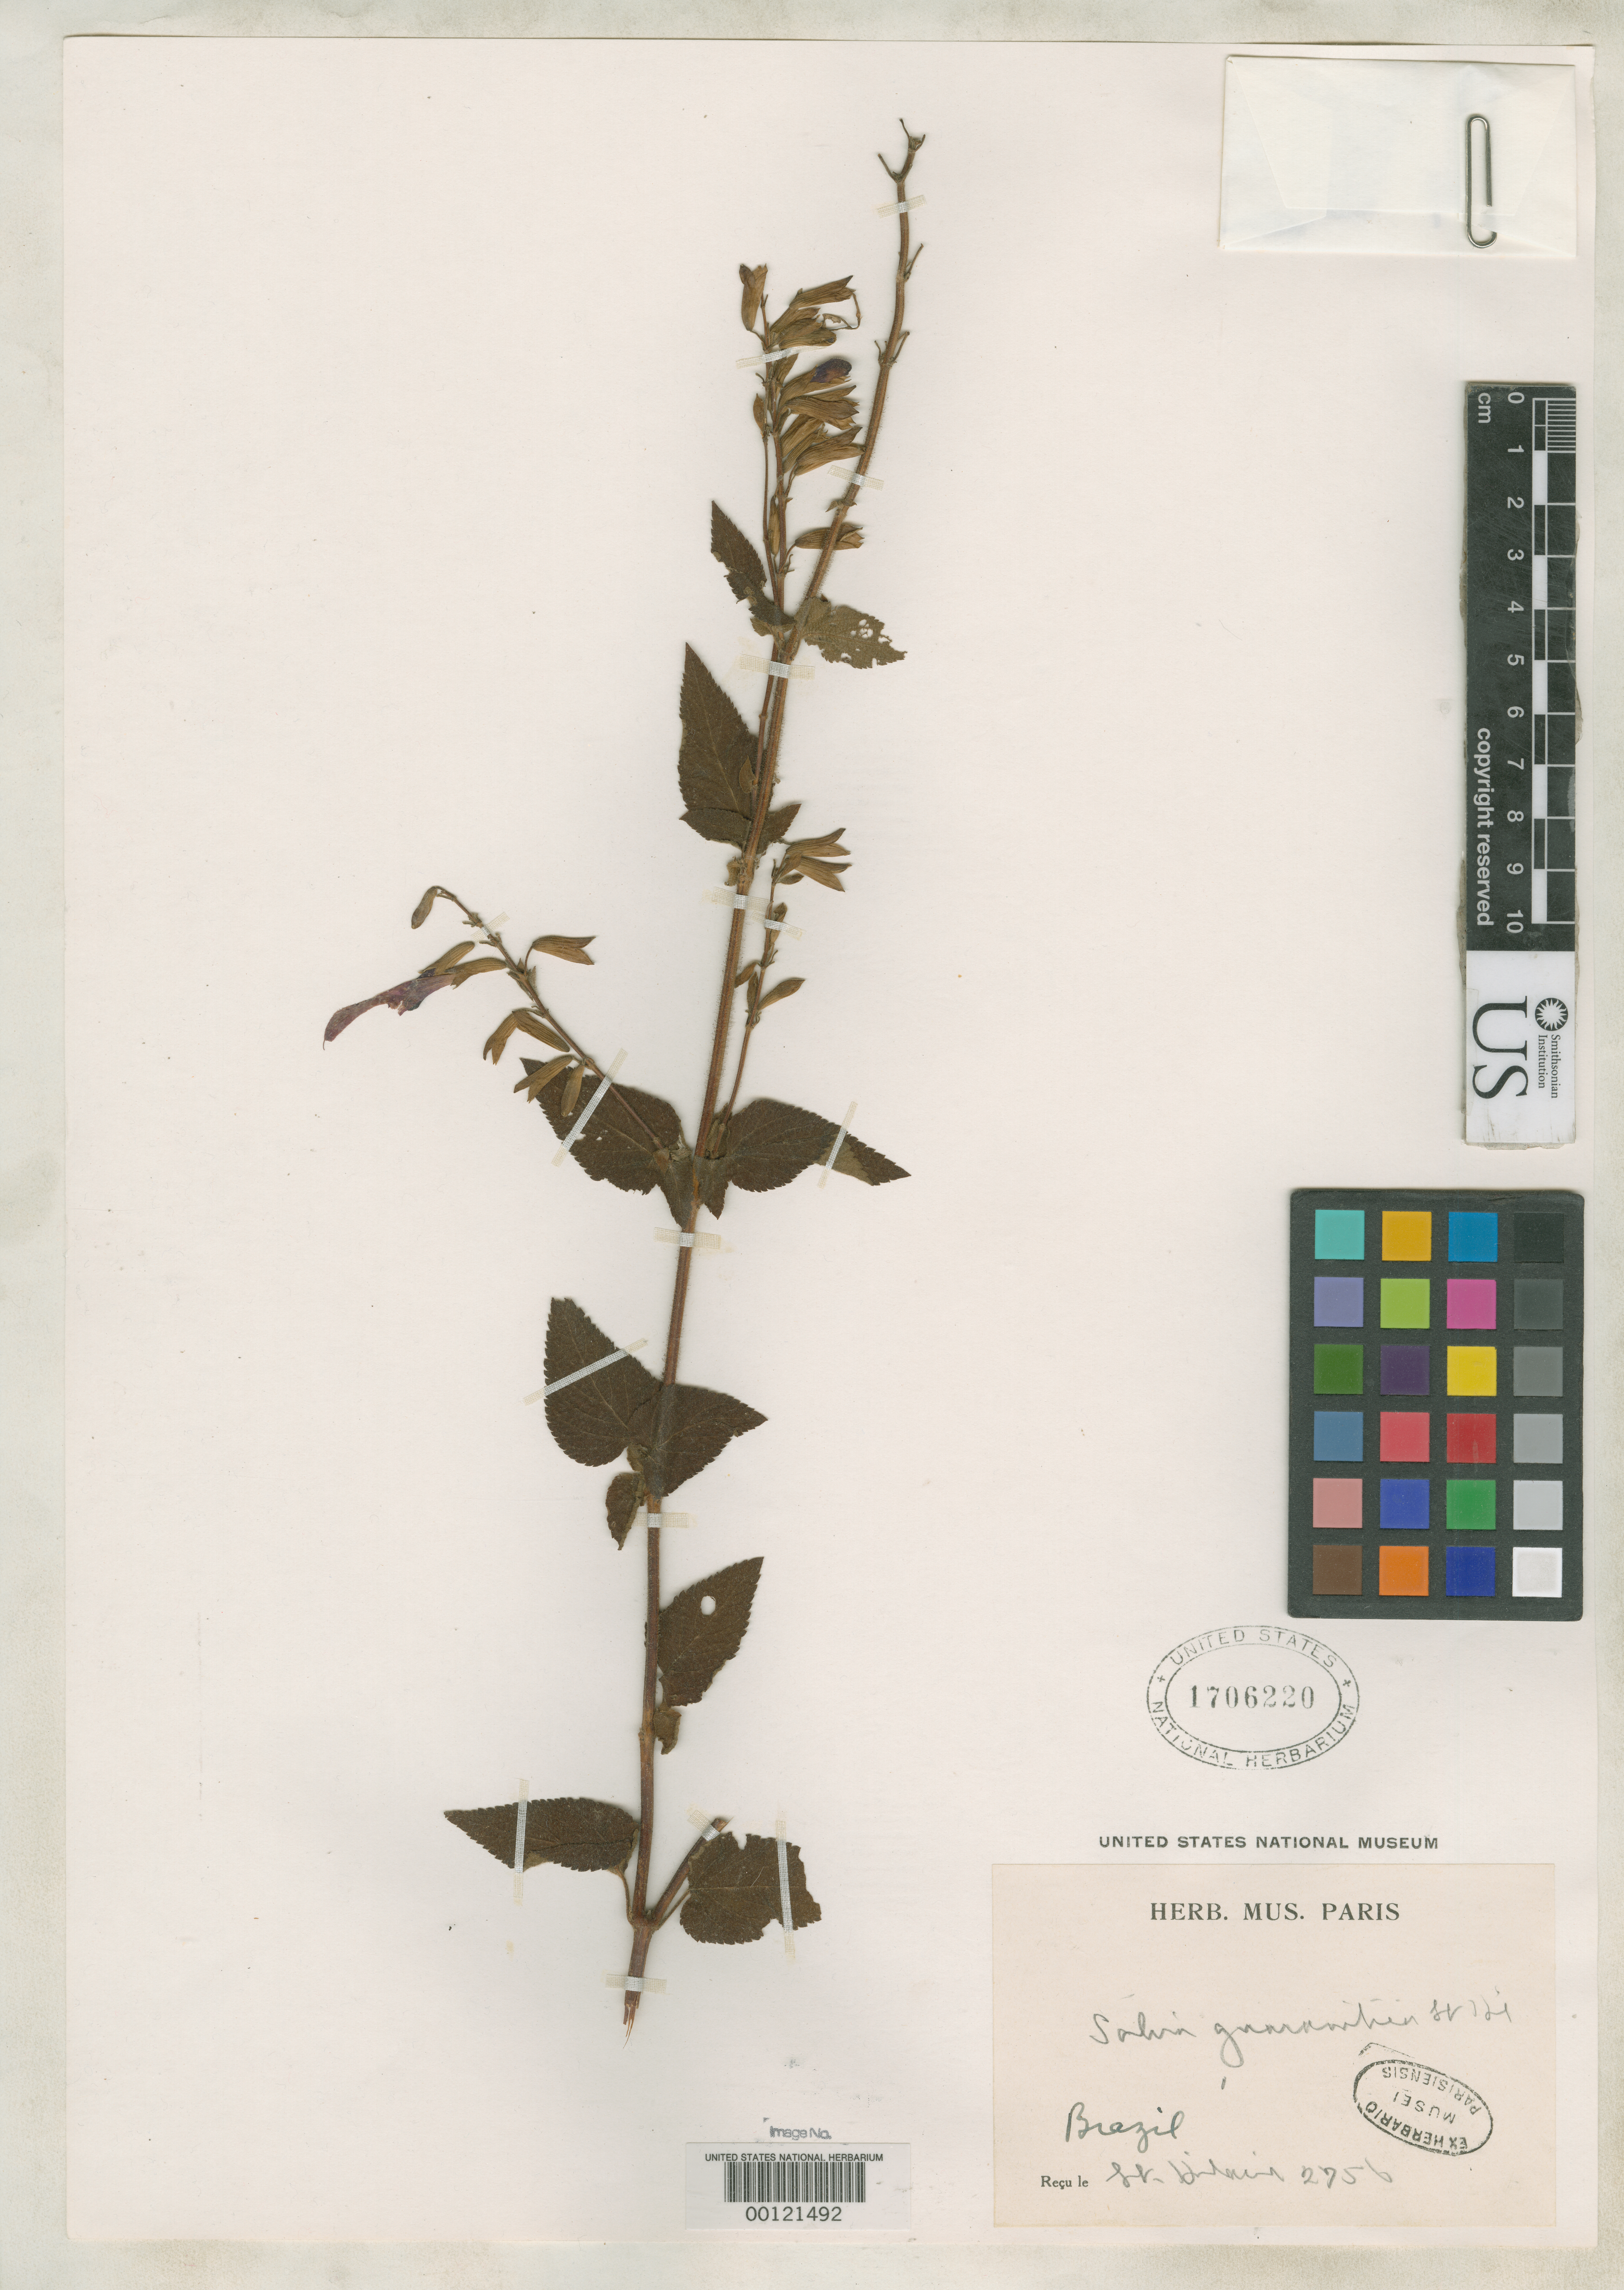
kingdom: Plantae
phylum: Tracheophyta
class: Magnoliopsida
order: Lamiales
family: Lamiaceae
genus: Salvia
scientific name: Salvia guaranitica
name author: A. St.-Hil. ex Benth.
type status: Isotype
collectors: A. F. C. P. de Saint-Hilaire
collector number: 2756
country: Brazil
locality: Santo Anjo, inter Missiones Uruguayensis.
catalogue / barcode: US 1706220